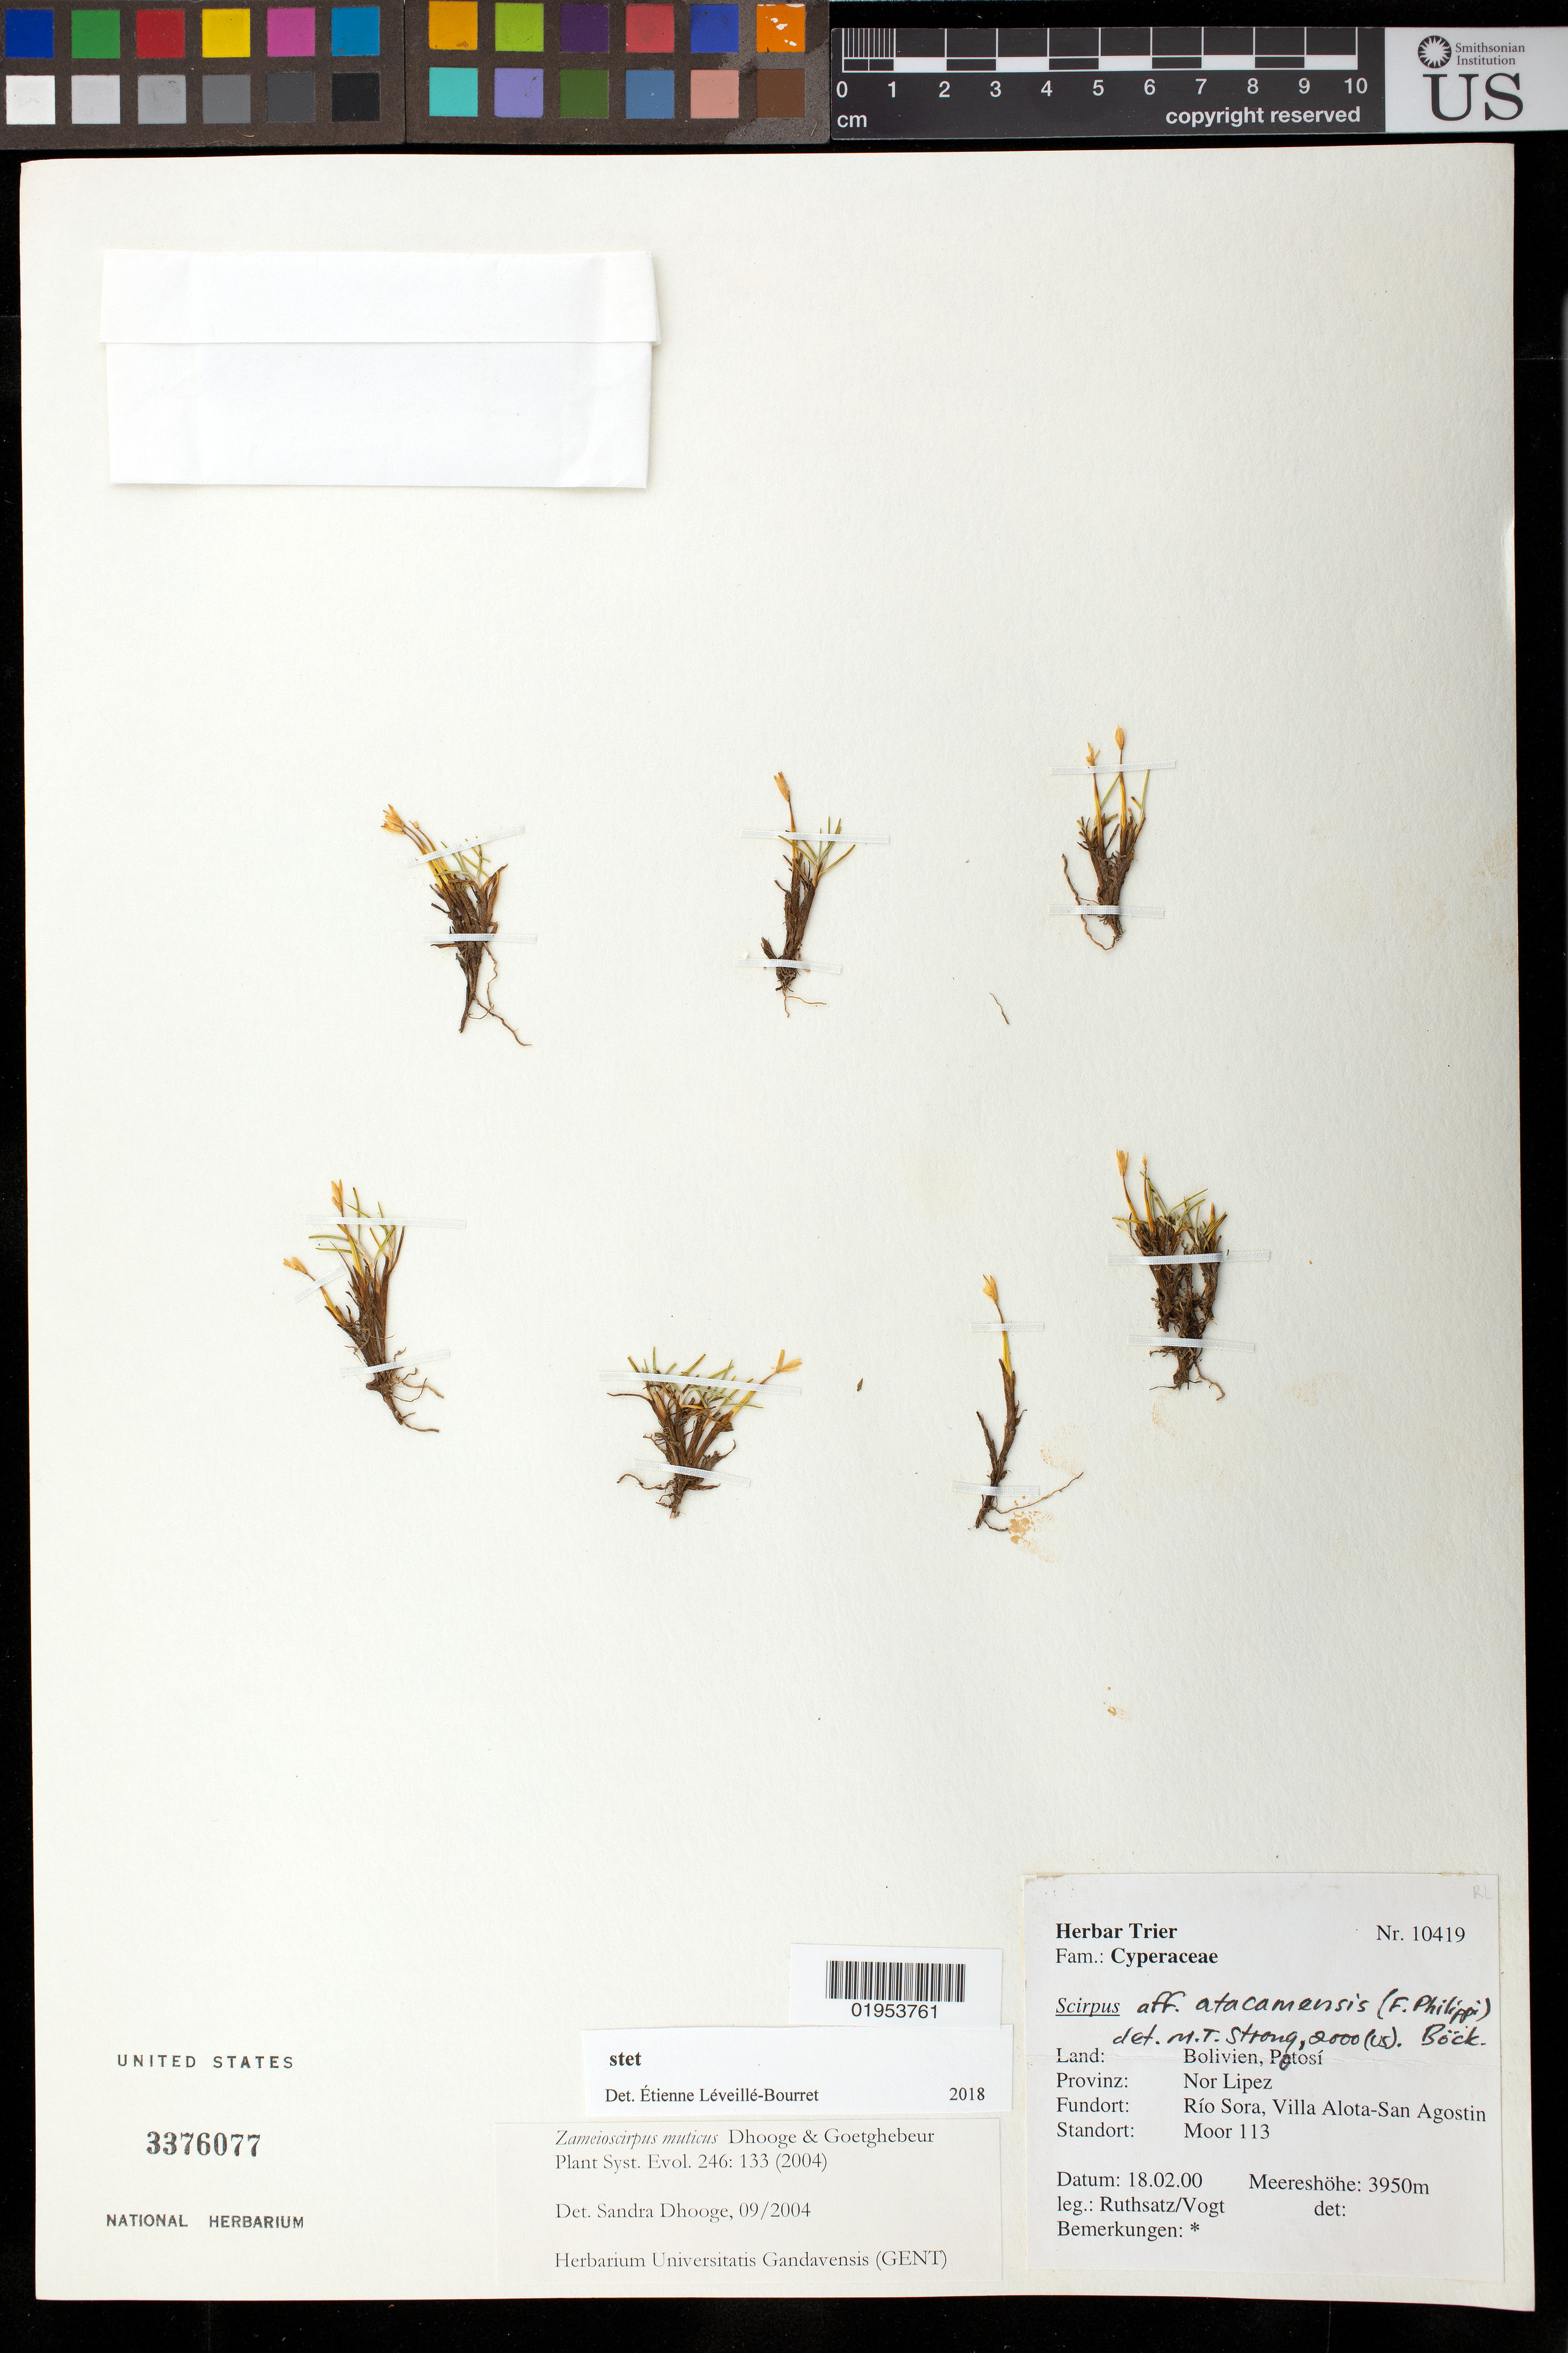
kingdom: Plantae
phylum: Tracheophyta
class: Liliopsida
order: Poales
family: Cyperaceae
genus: Zameioscirpus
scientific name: Zameioscirpus muticus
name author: Dhooge & Goetgh.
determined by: Dhooge, S.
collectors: B. Ruthsatz & Vogt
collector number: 10419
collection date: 2000-02-18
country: Bolivia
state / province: Potosi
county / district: Nor Lipez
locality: Río Sora, Villa Alota-San Agostin, Moor 113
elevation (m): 3950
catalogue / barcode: US 3376077